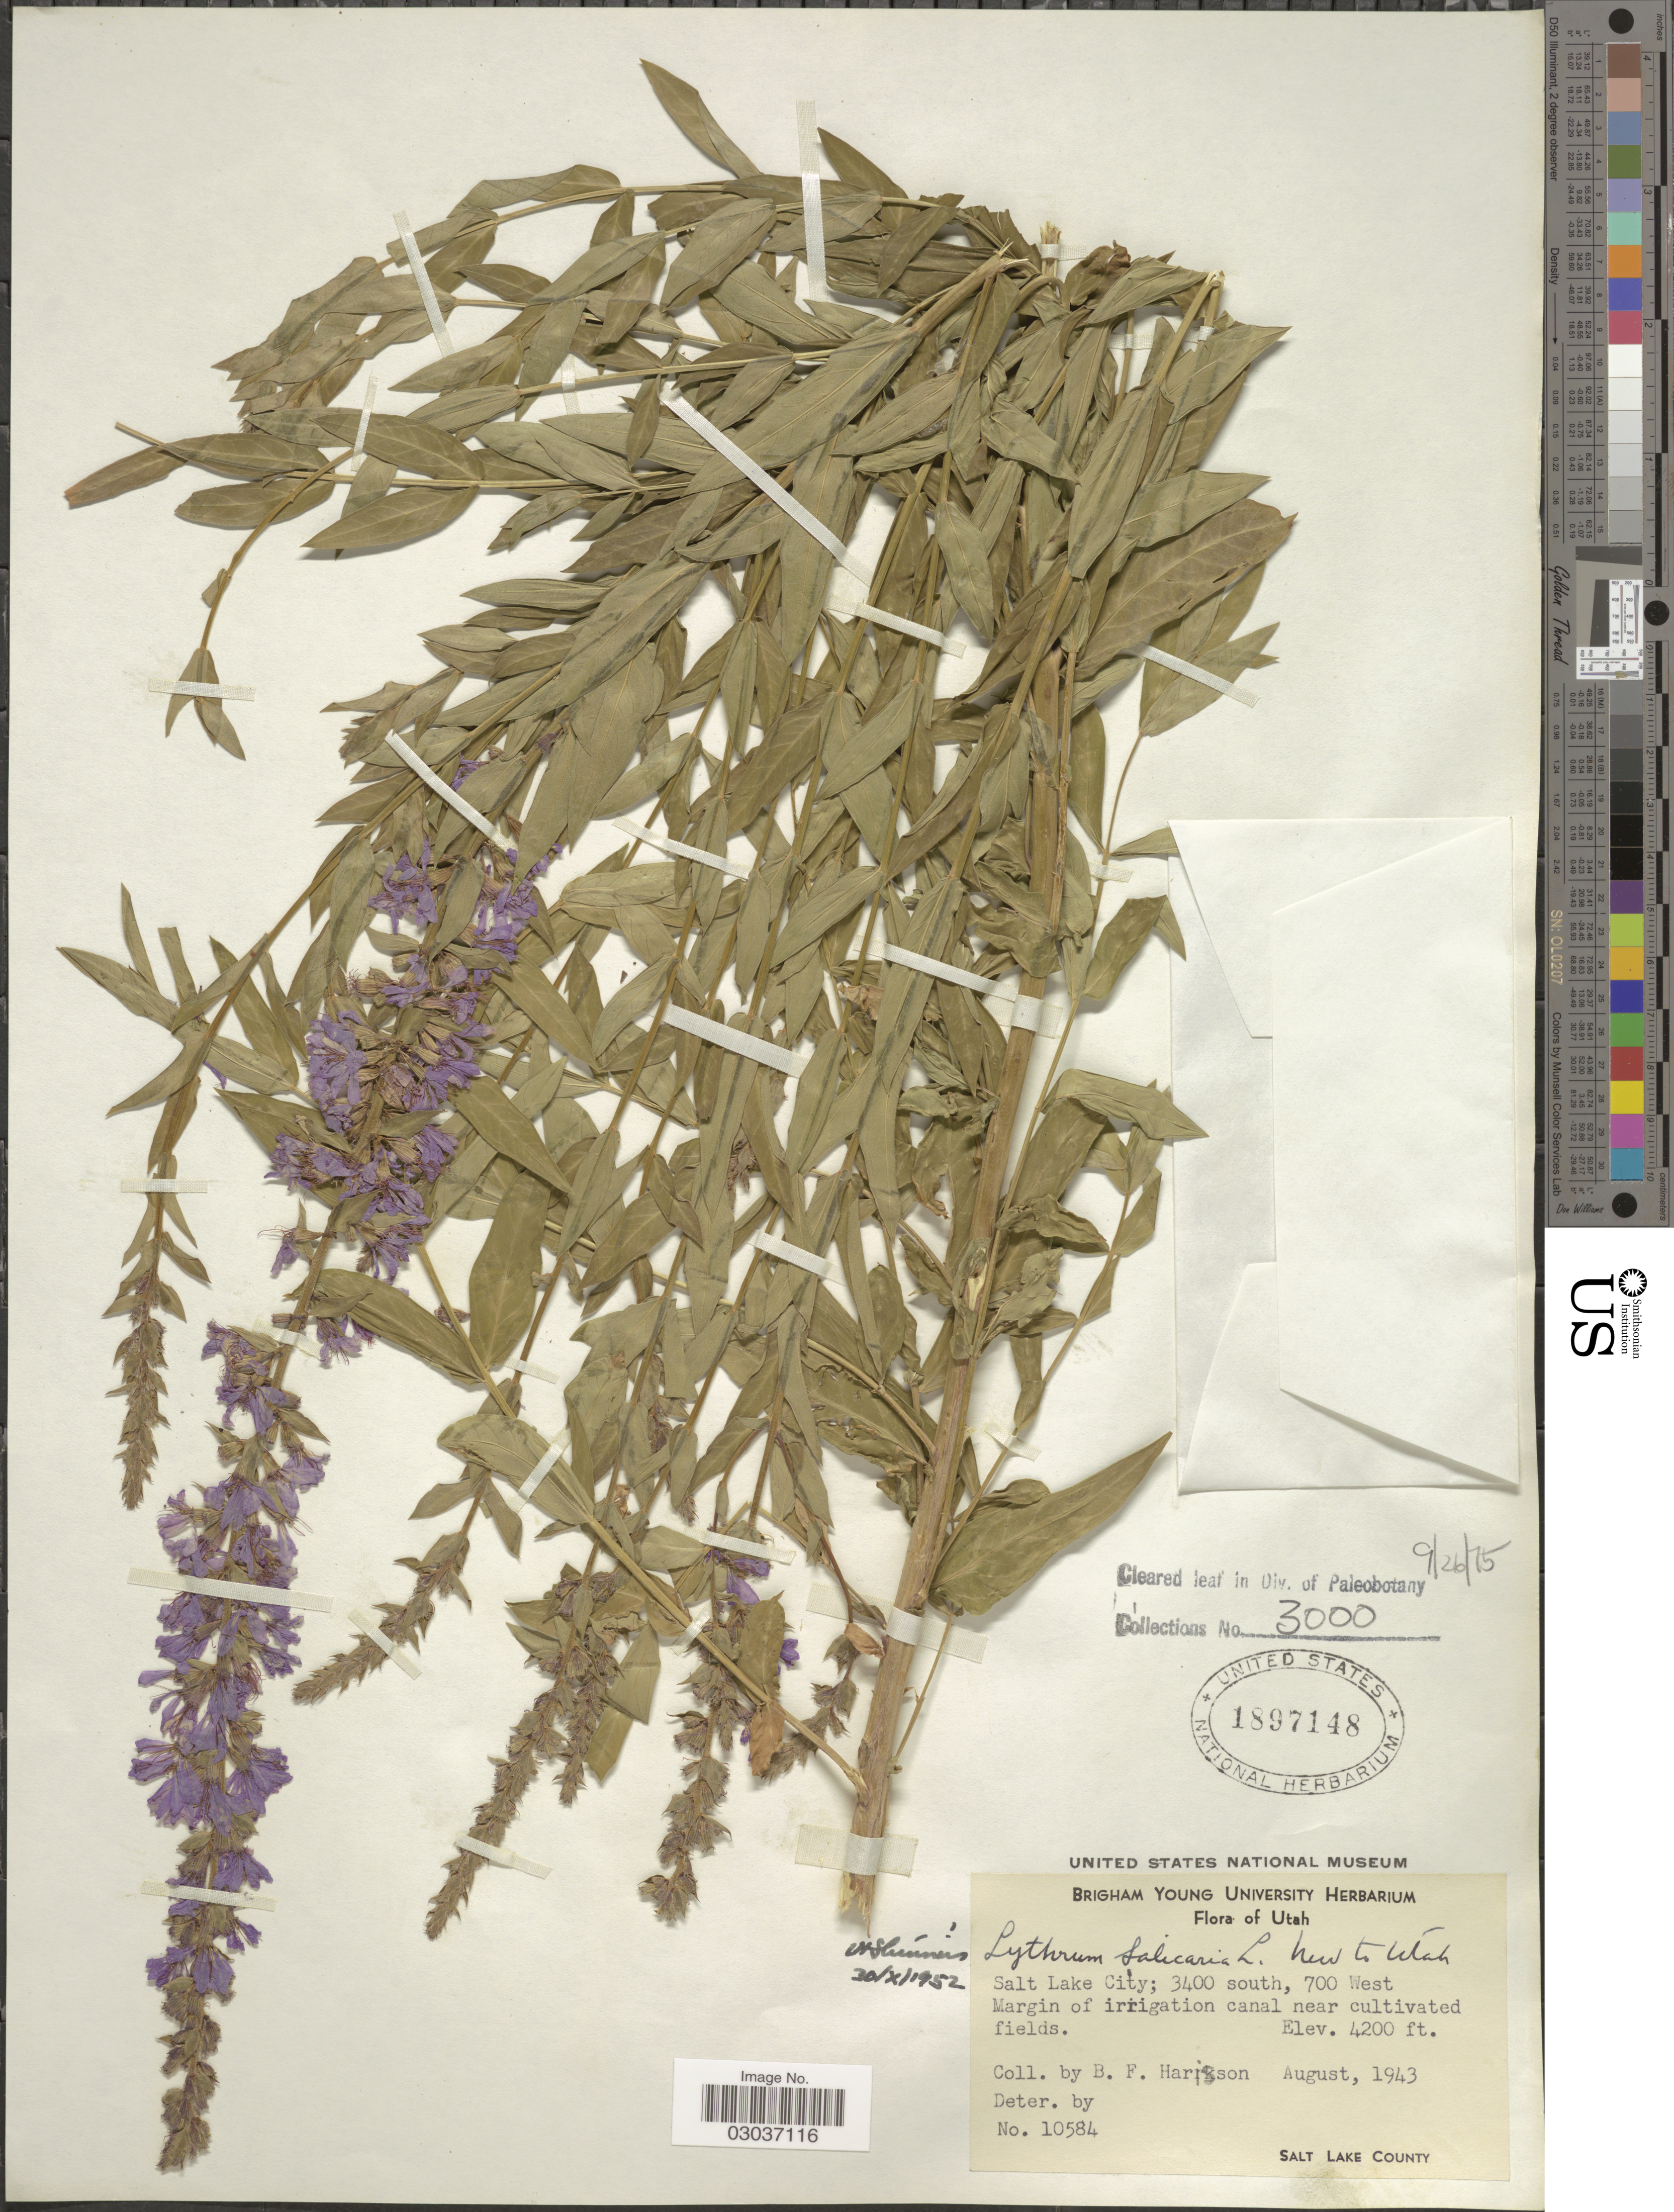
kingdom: Plantae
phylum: Tracheophyta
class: Magnoliopsida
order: Myrtales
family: Lythraceae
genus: Lythrum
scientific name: Lythrum salicaria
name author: L.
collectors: B. F. Harrison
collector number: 10584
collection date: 1943-08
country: United States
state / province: Utah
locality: Salt Lake City: 3400 south, 700 West. Salt Lake County.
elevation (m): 1280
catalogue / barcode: US 1897148